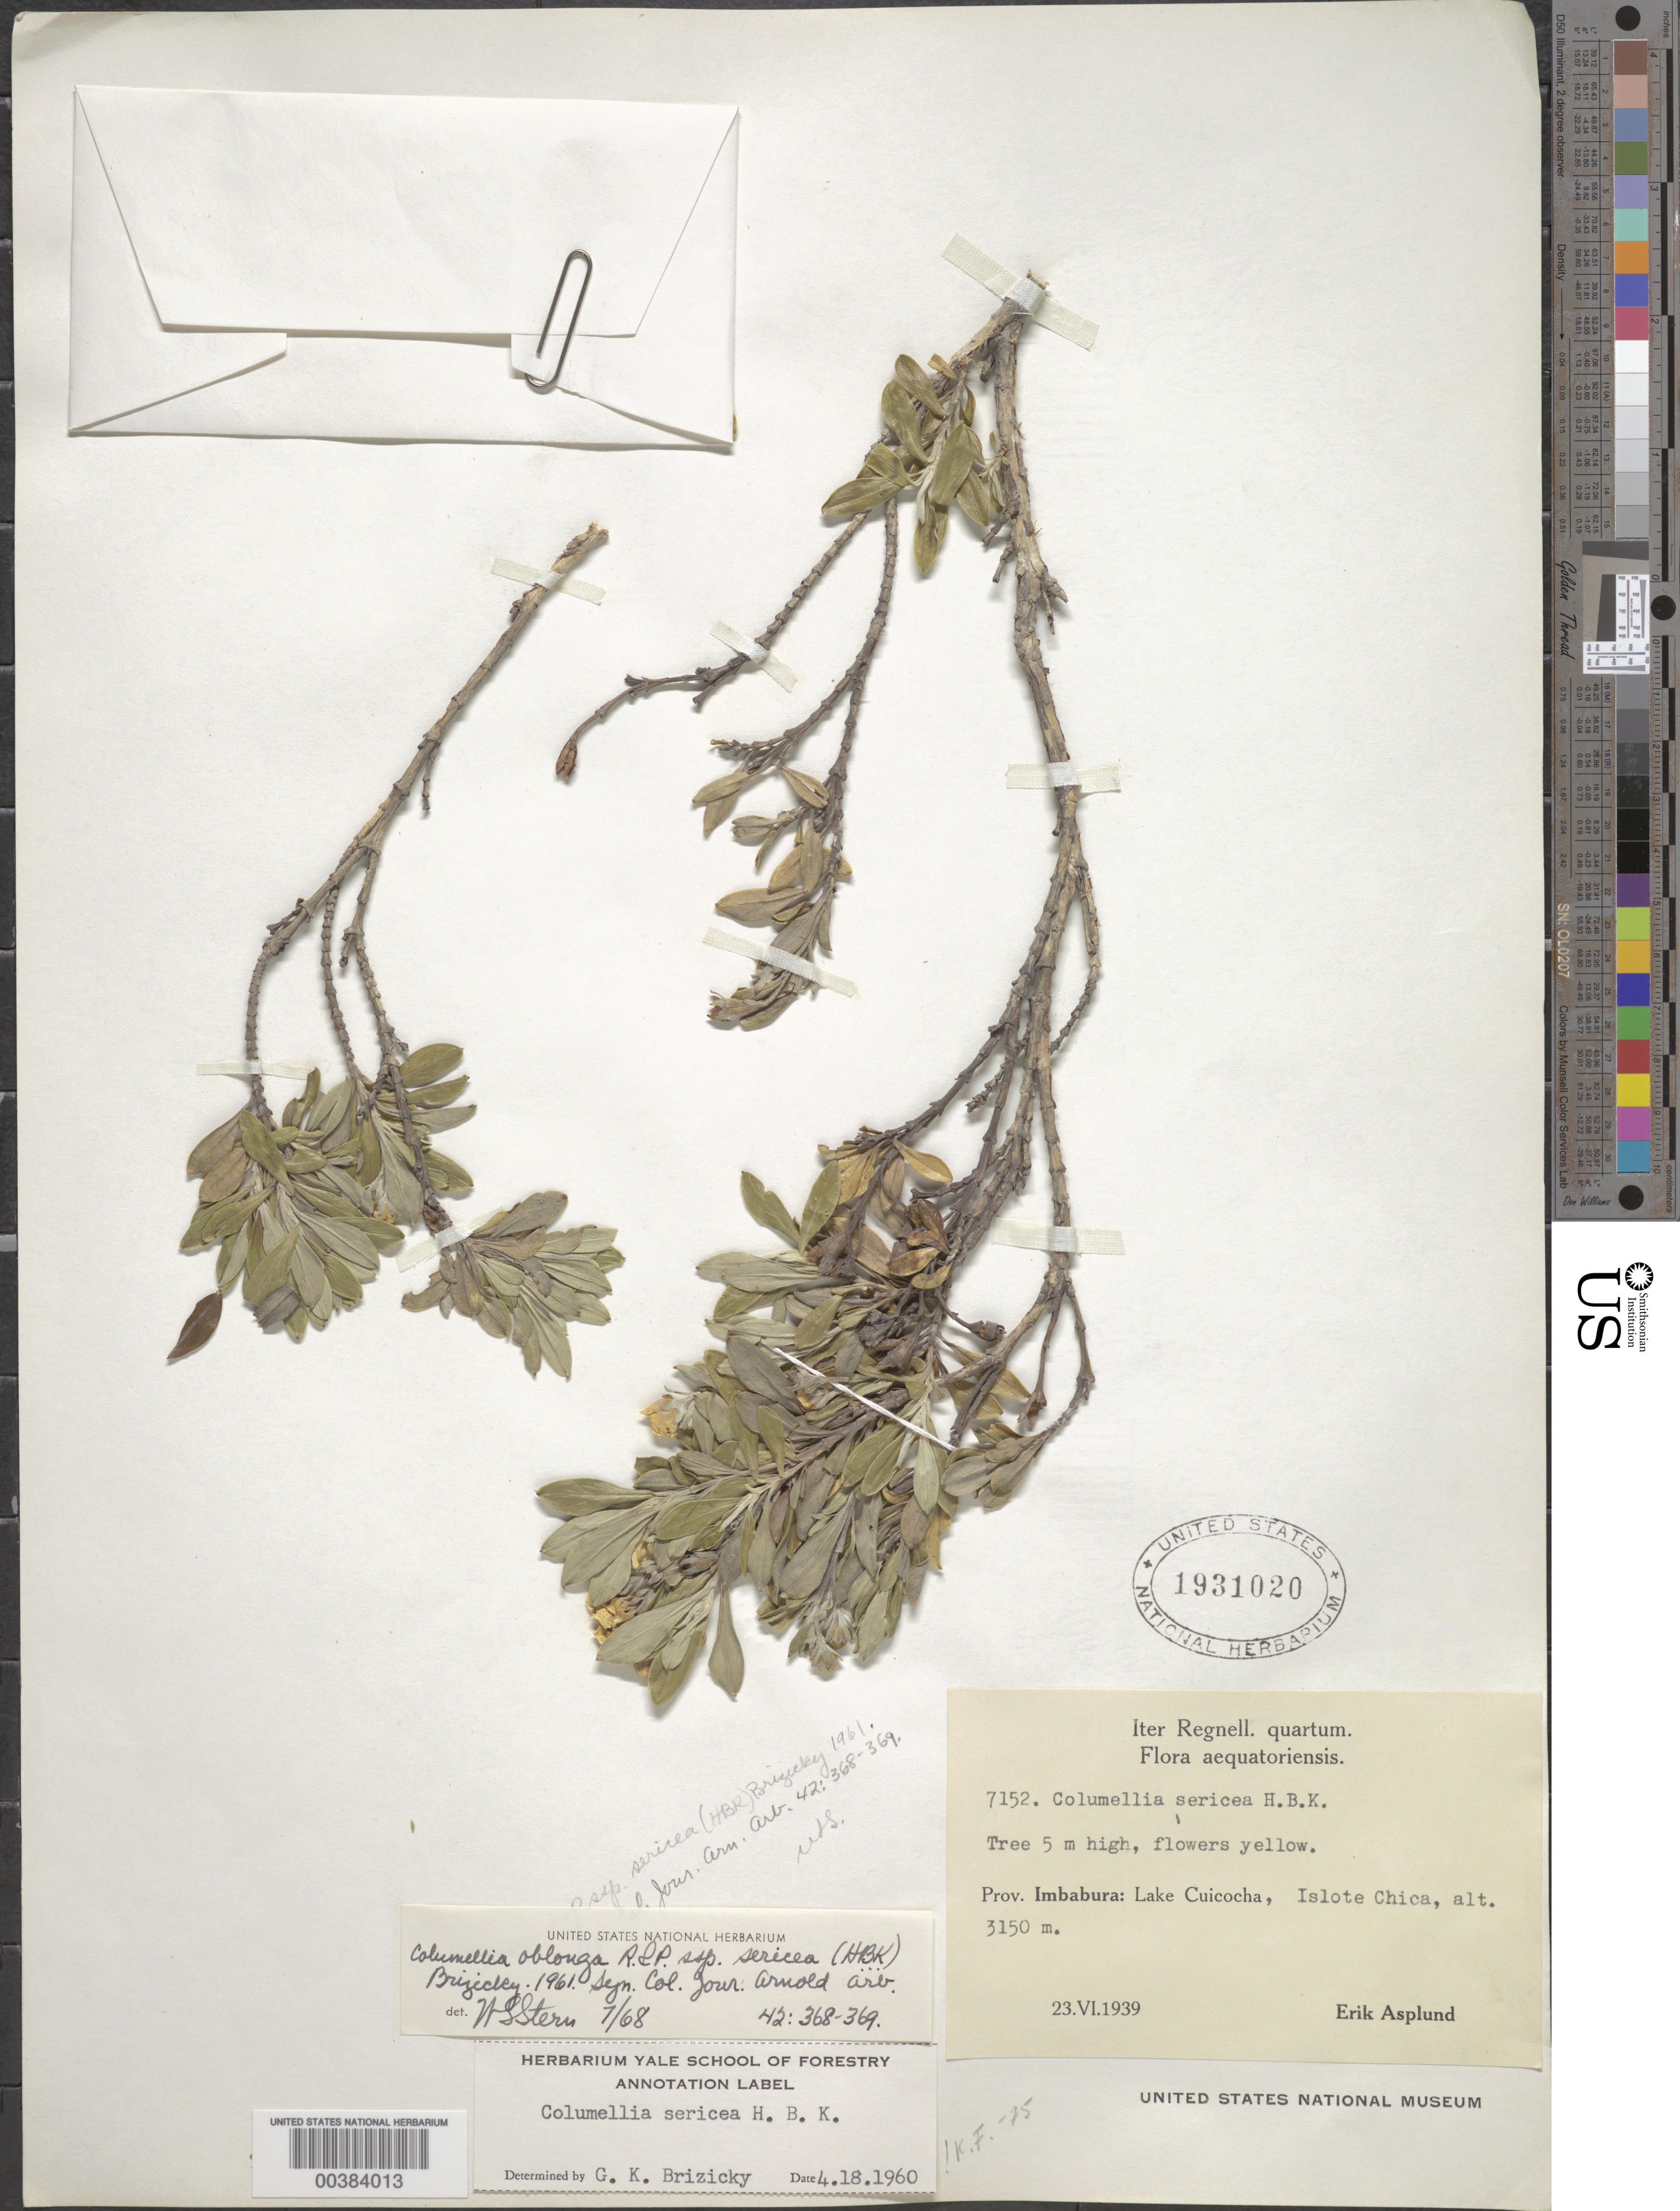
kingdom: Plantae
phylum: Tracheophyta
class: Magnoliopsida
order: Bruniales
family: Columelliaceae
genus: Columellia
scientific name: Columellia oblonga subsp. sericea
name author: (Kunth) Brizicky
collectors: E. Asplund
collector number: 7152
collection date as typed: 23 Jun 1939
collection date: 1939-06-23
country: Ecuador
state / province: Imbabura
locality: Lake Cuicocha, islote chica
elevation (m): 3150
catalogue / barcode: US 1931020